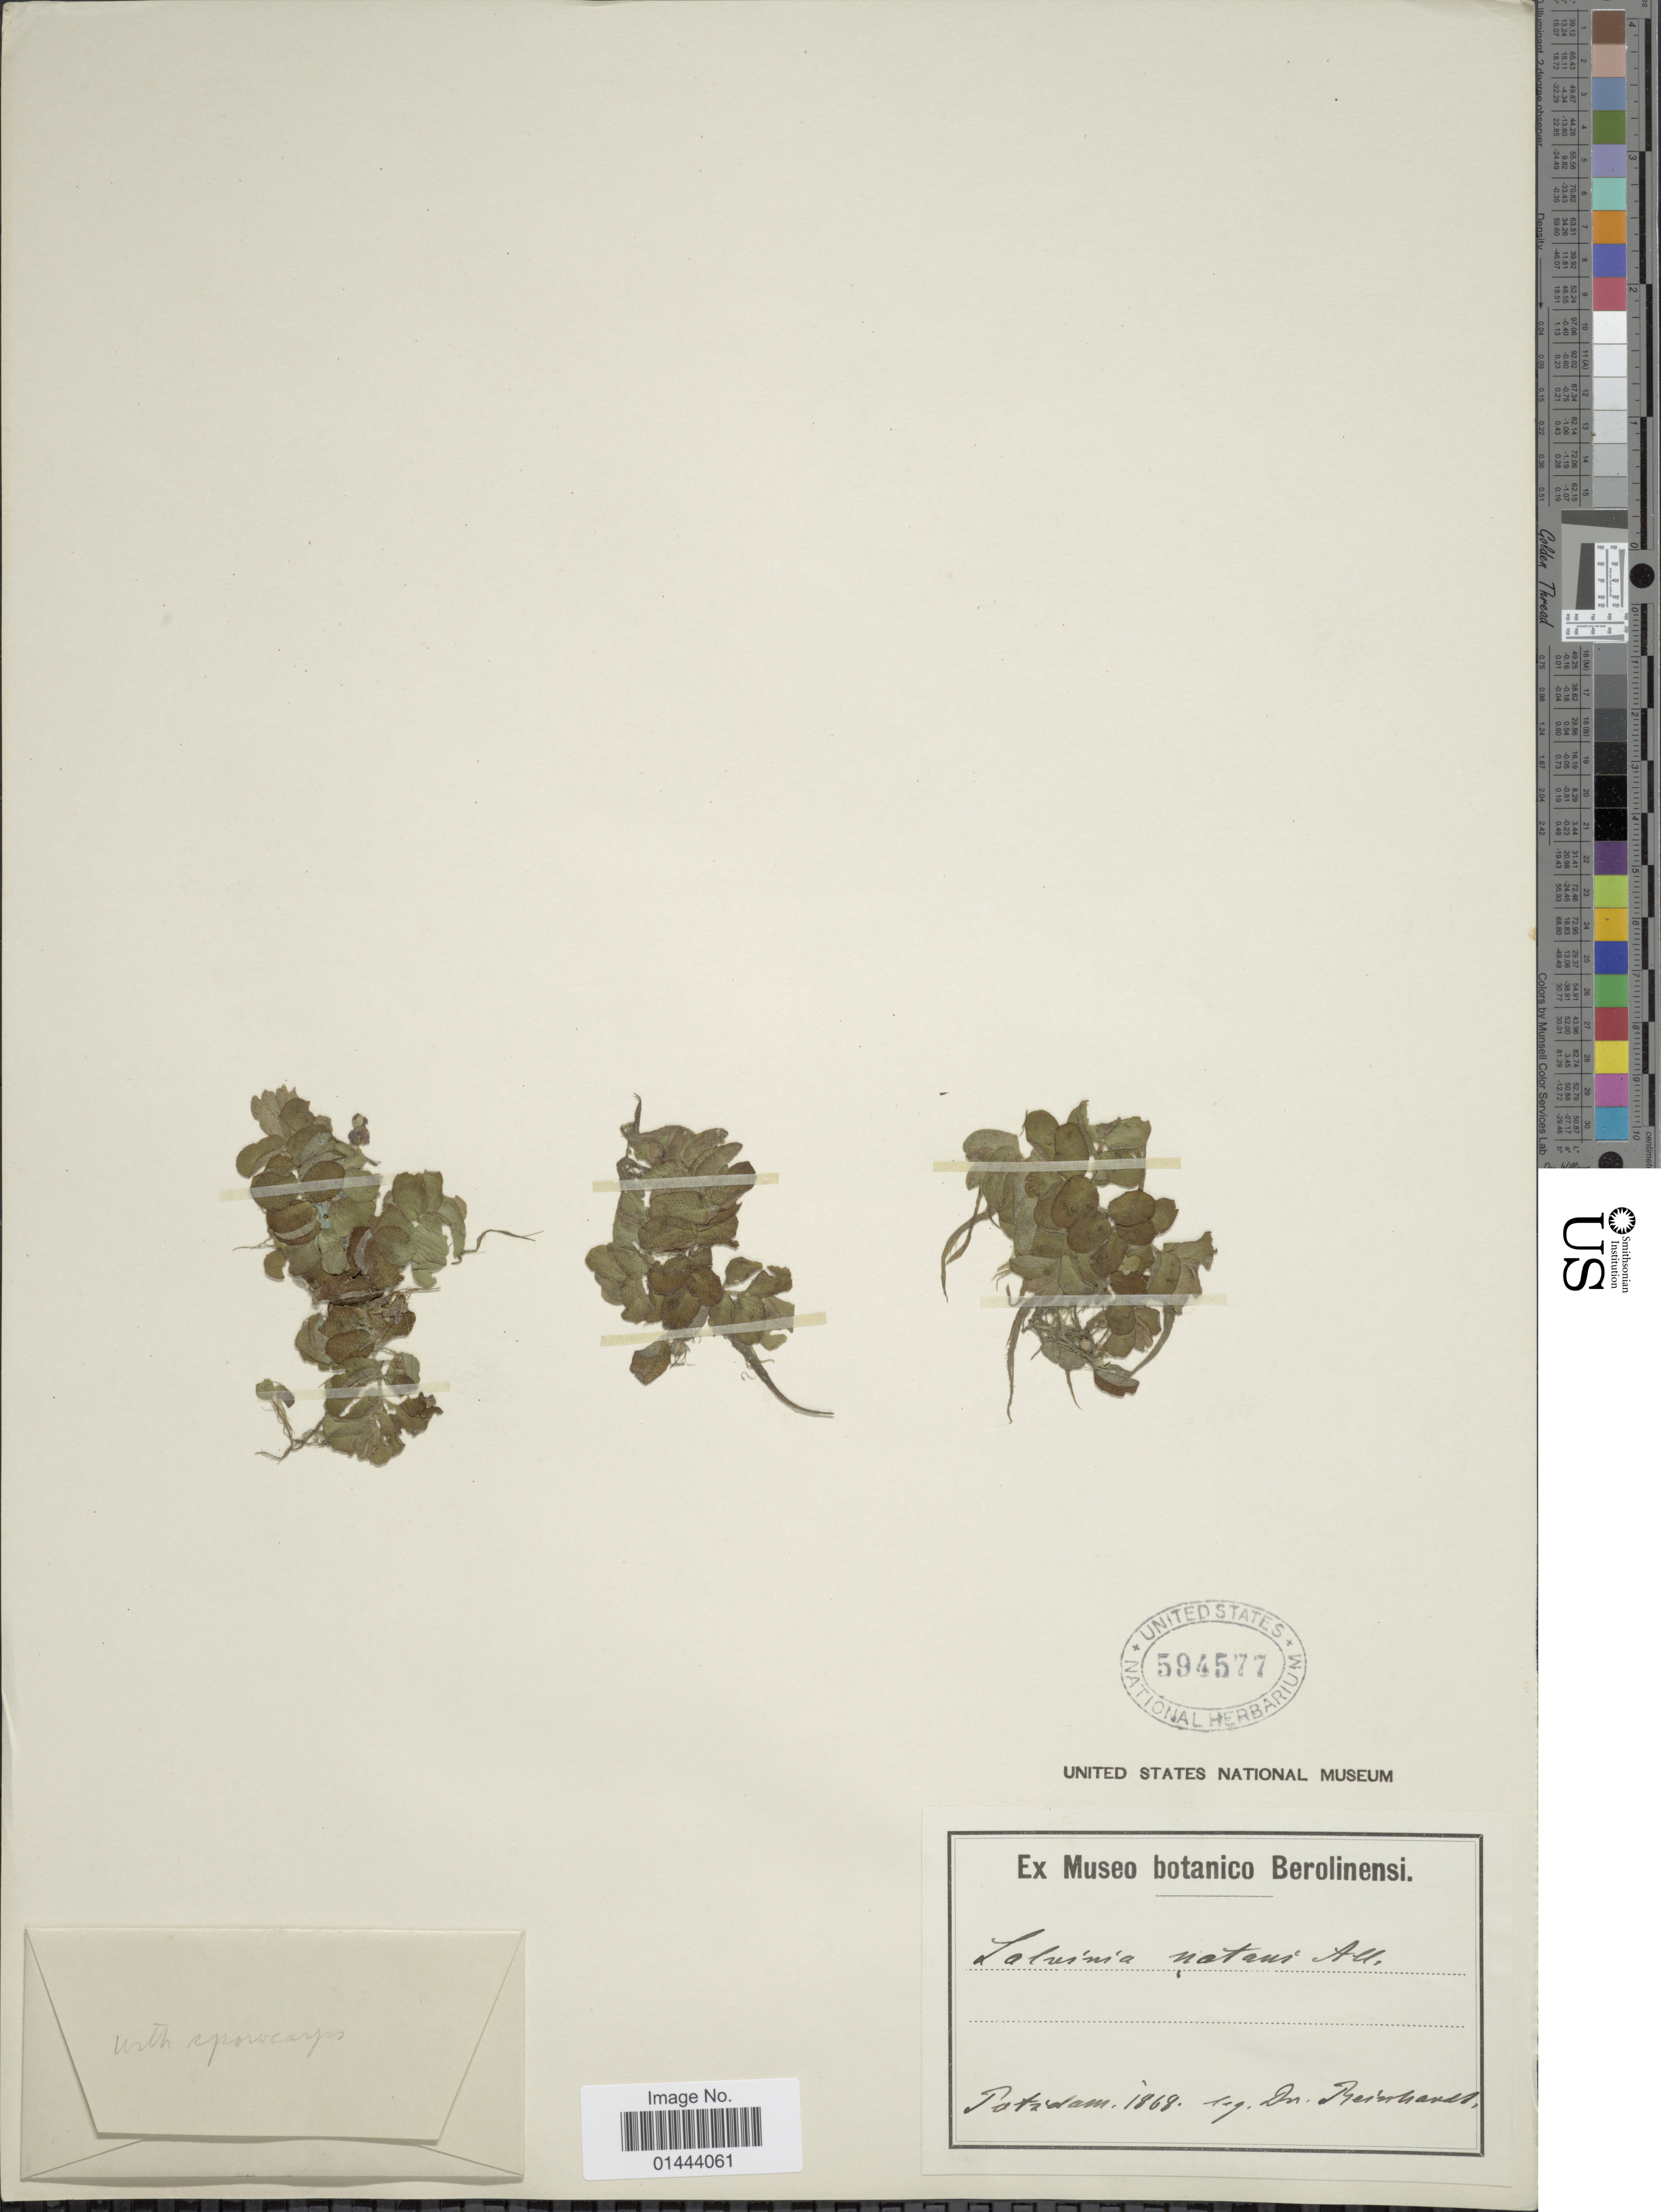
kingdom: Plantae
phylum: Tracheophyta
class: Polypodiopsida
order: Salviniales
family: Salviniaceae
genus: Salvinia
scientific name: Salvinia natans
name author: (L.) All.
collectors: -. Reinhardt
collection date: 1868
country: Germany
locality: Potsdam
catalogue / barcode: US 594577